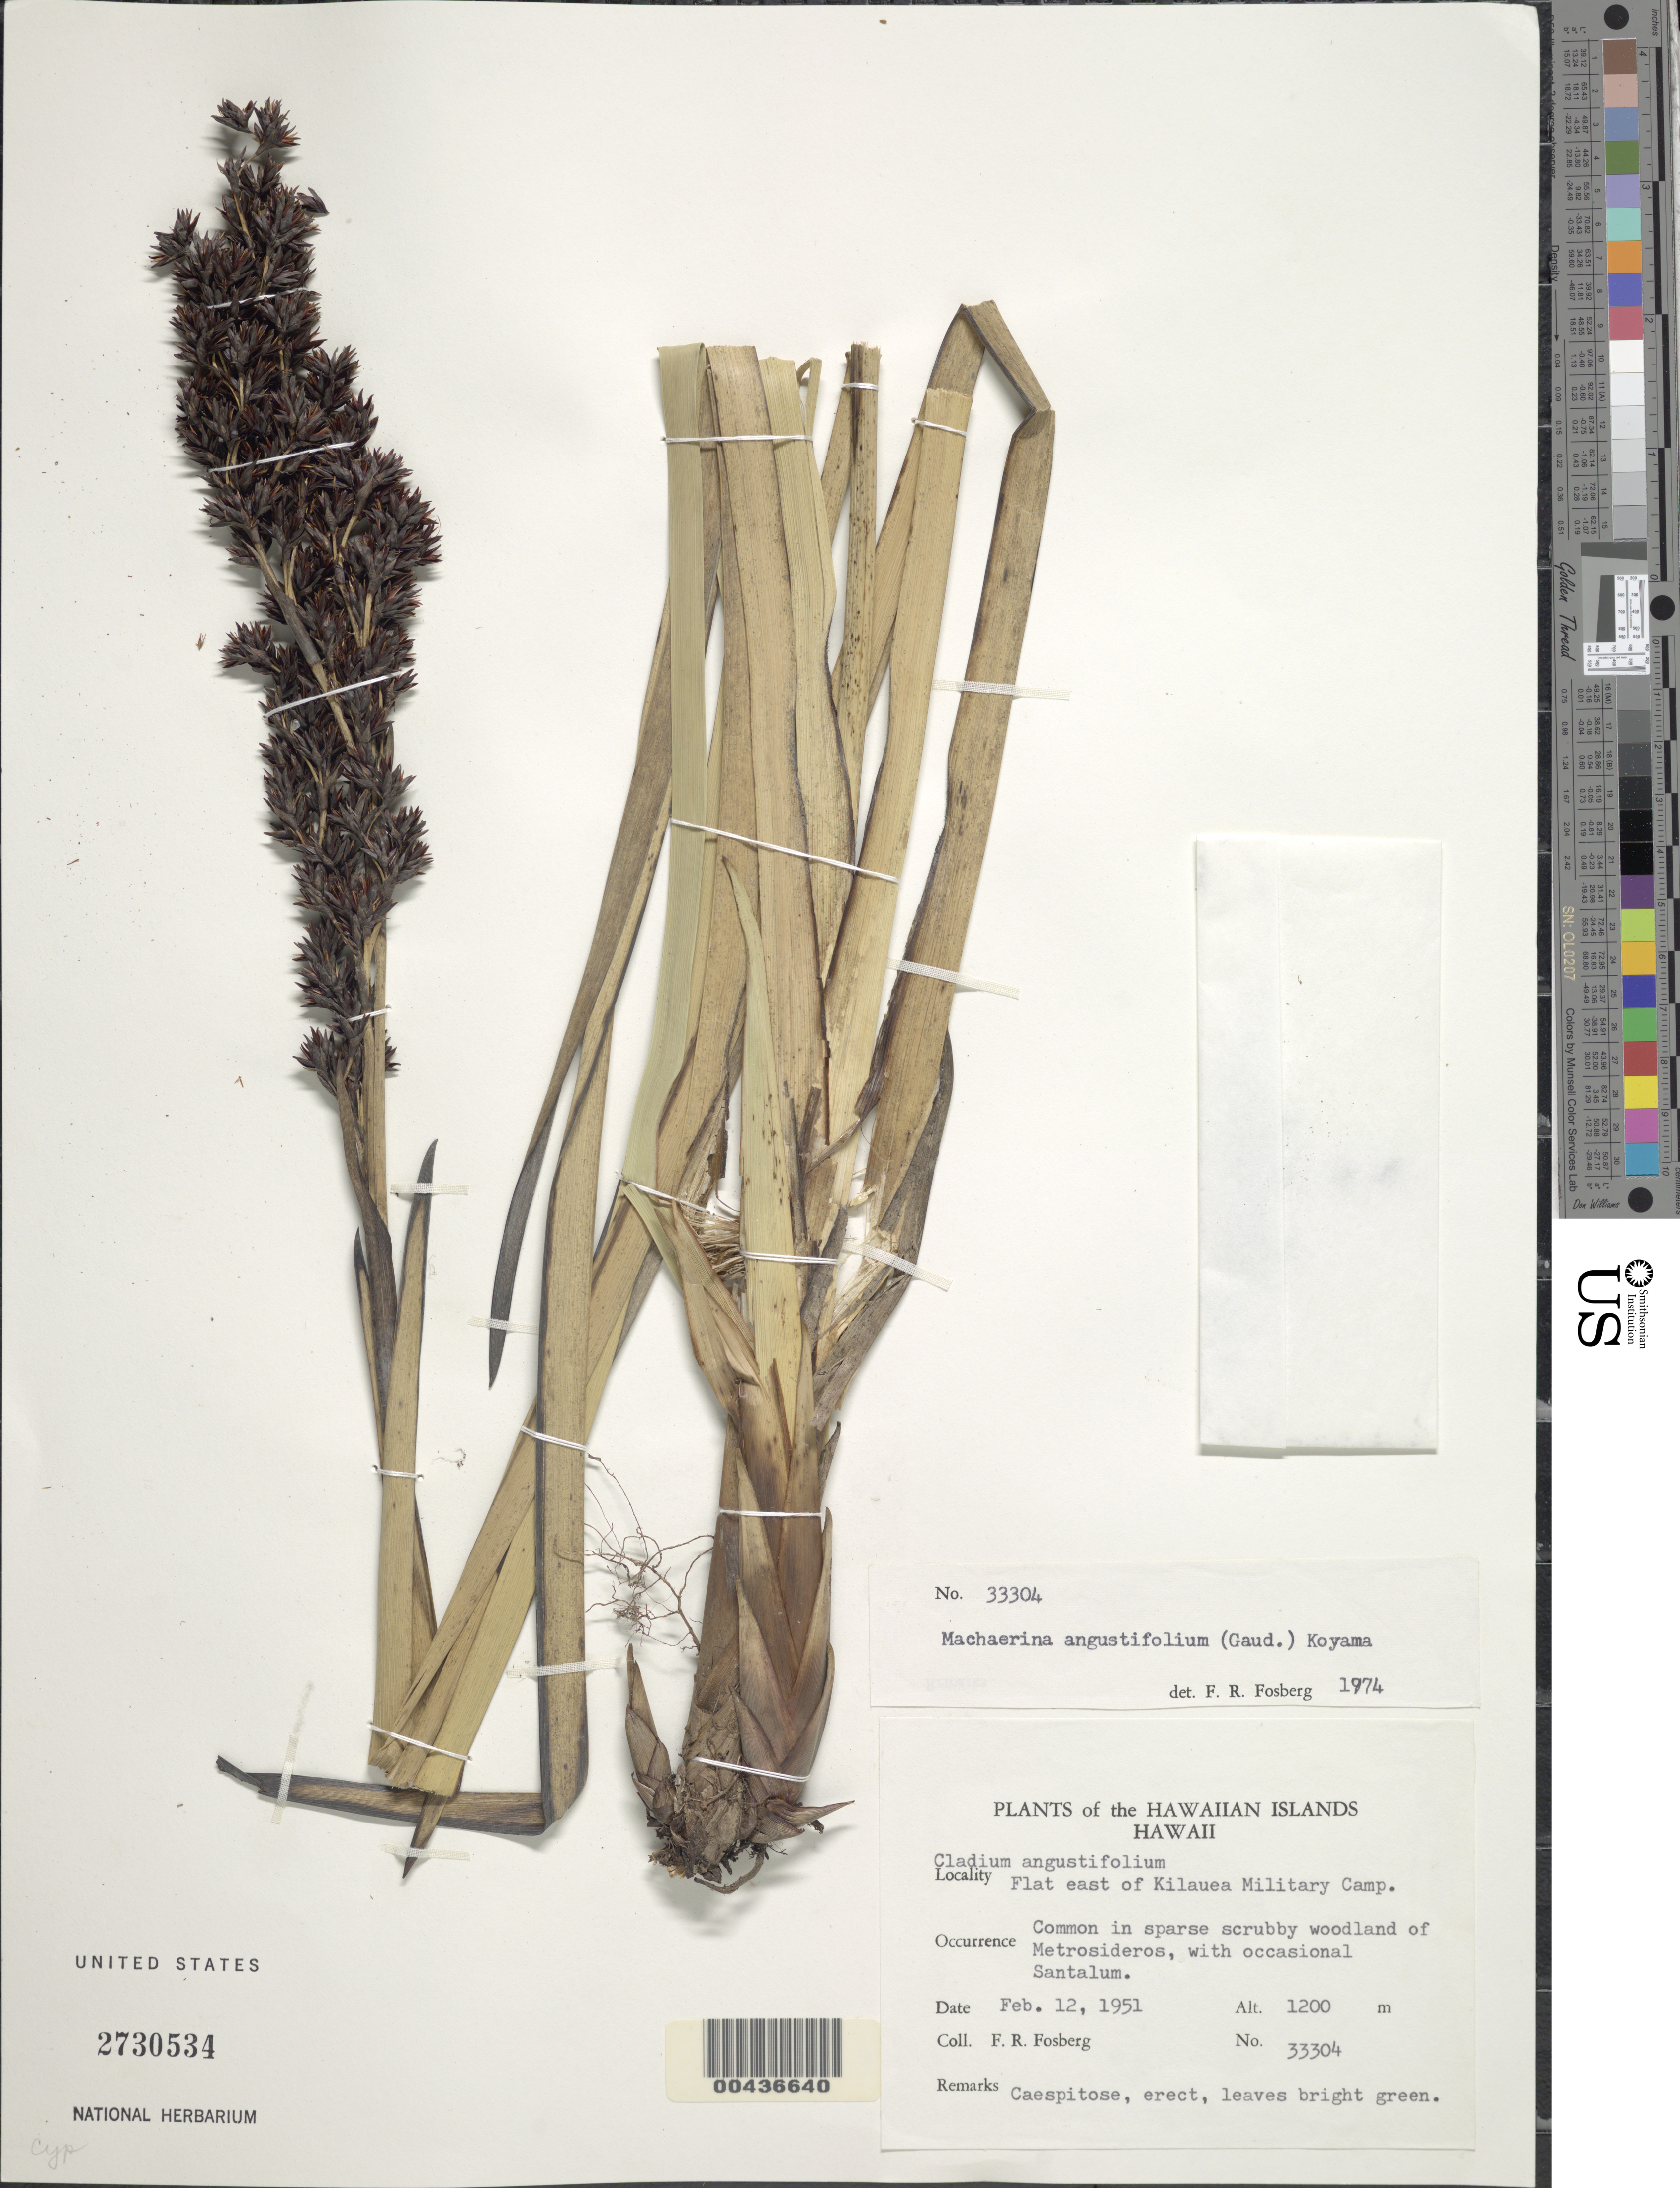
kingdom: Plantae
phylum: Tracheophyta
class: Liliopsida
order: Poales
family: Cyperaceae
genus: Machaerina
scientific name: Machaerina angustifolia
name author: (Gaudich.) T. Koyama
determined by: Fosberg, F. R.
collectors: F. R. Fosberg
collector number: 33304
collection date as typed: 12 Feb 1951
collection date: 1951-02-12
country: United States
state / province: Hawaii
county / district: Hawaii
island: Hawaii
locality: Flat east of Kilauea Military Camp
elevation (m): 1200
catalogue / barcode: US 2730534